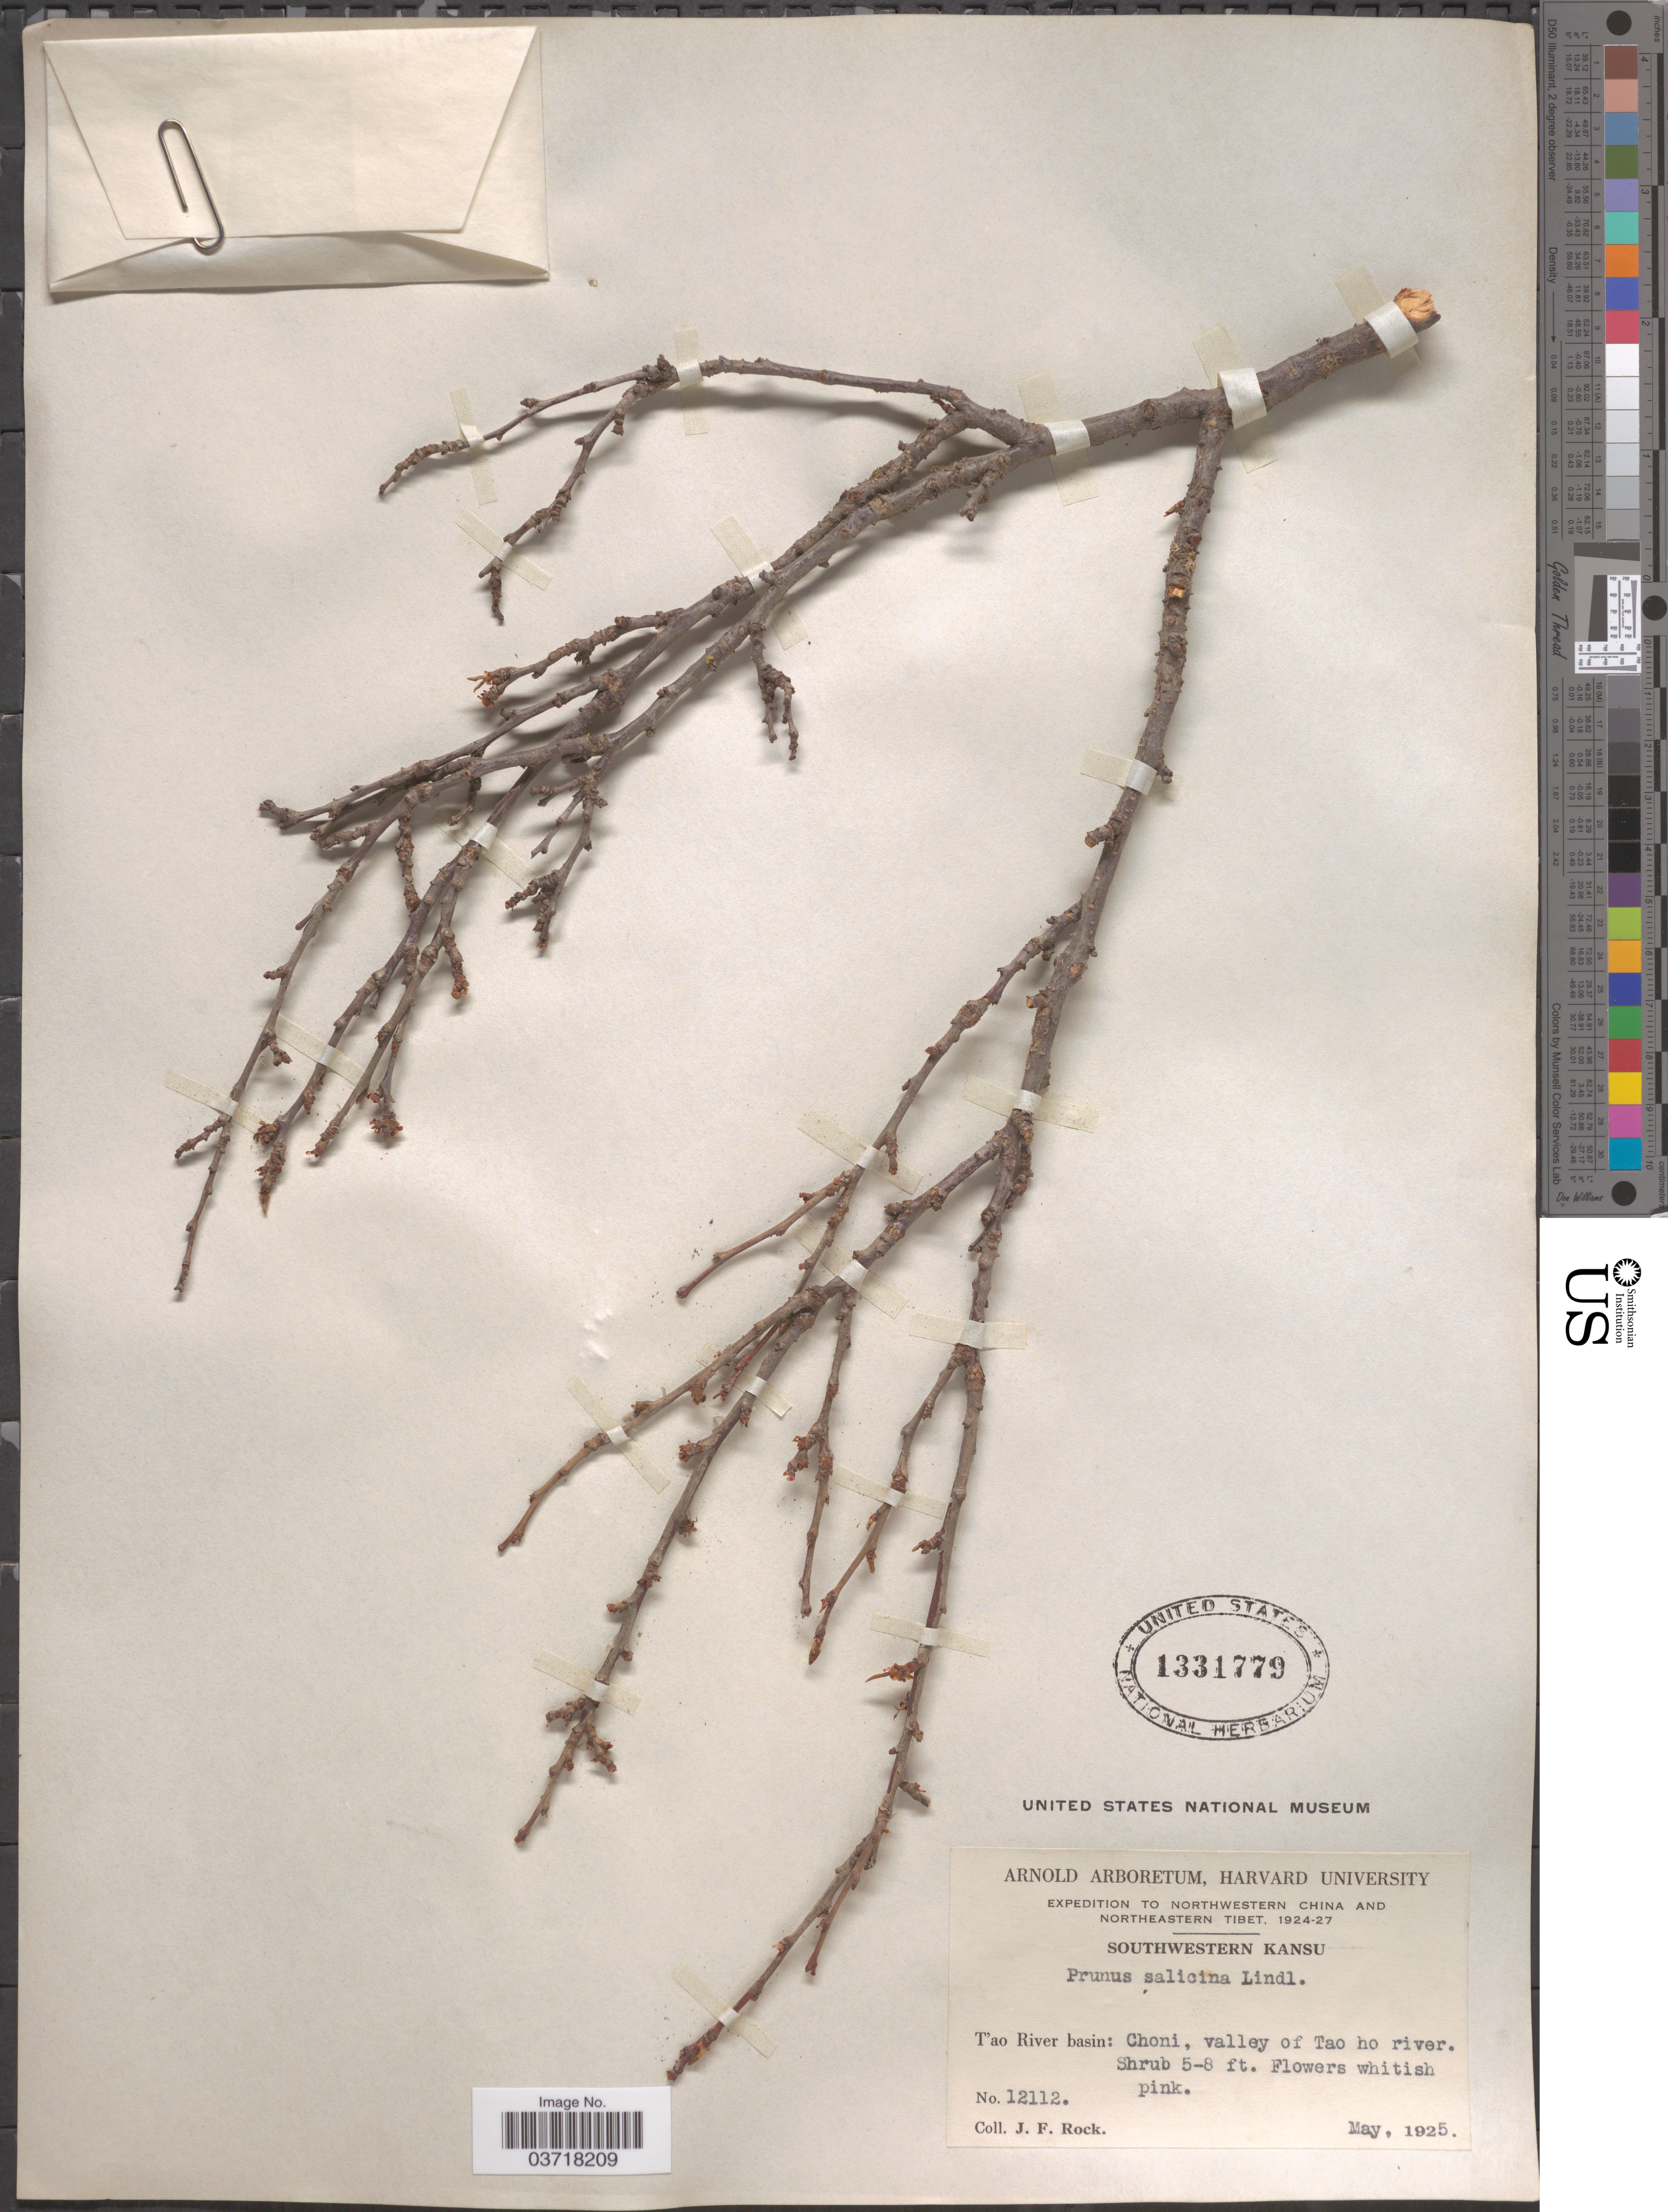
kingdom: Plantae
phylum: Tracheophyta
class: Magnoliopsida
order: Rosales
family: Rosaceae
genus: Prunus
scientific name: Prunus salicina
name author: Lindl.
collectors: J. Rock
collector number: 12112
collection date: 1925-05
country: China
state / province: Gansu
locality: Northwestern China. Southwestern Kansu. T'ao River basin: Choni, valley of Tao ho river.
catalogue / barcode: US 1331779